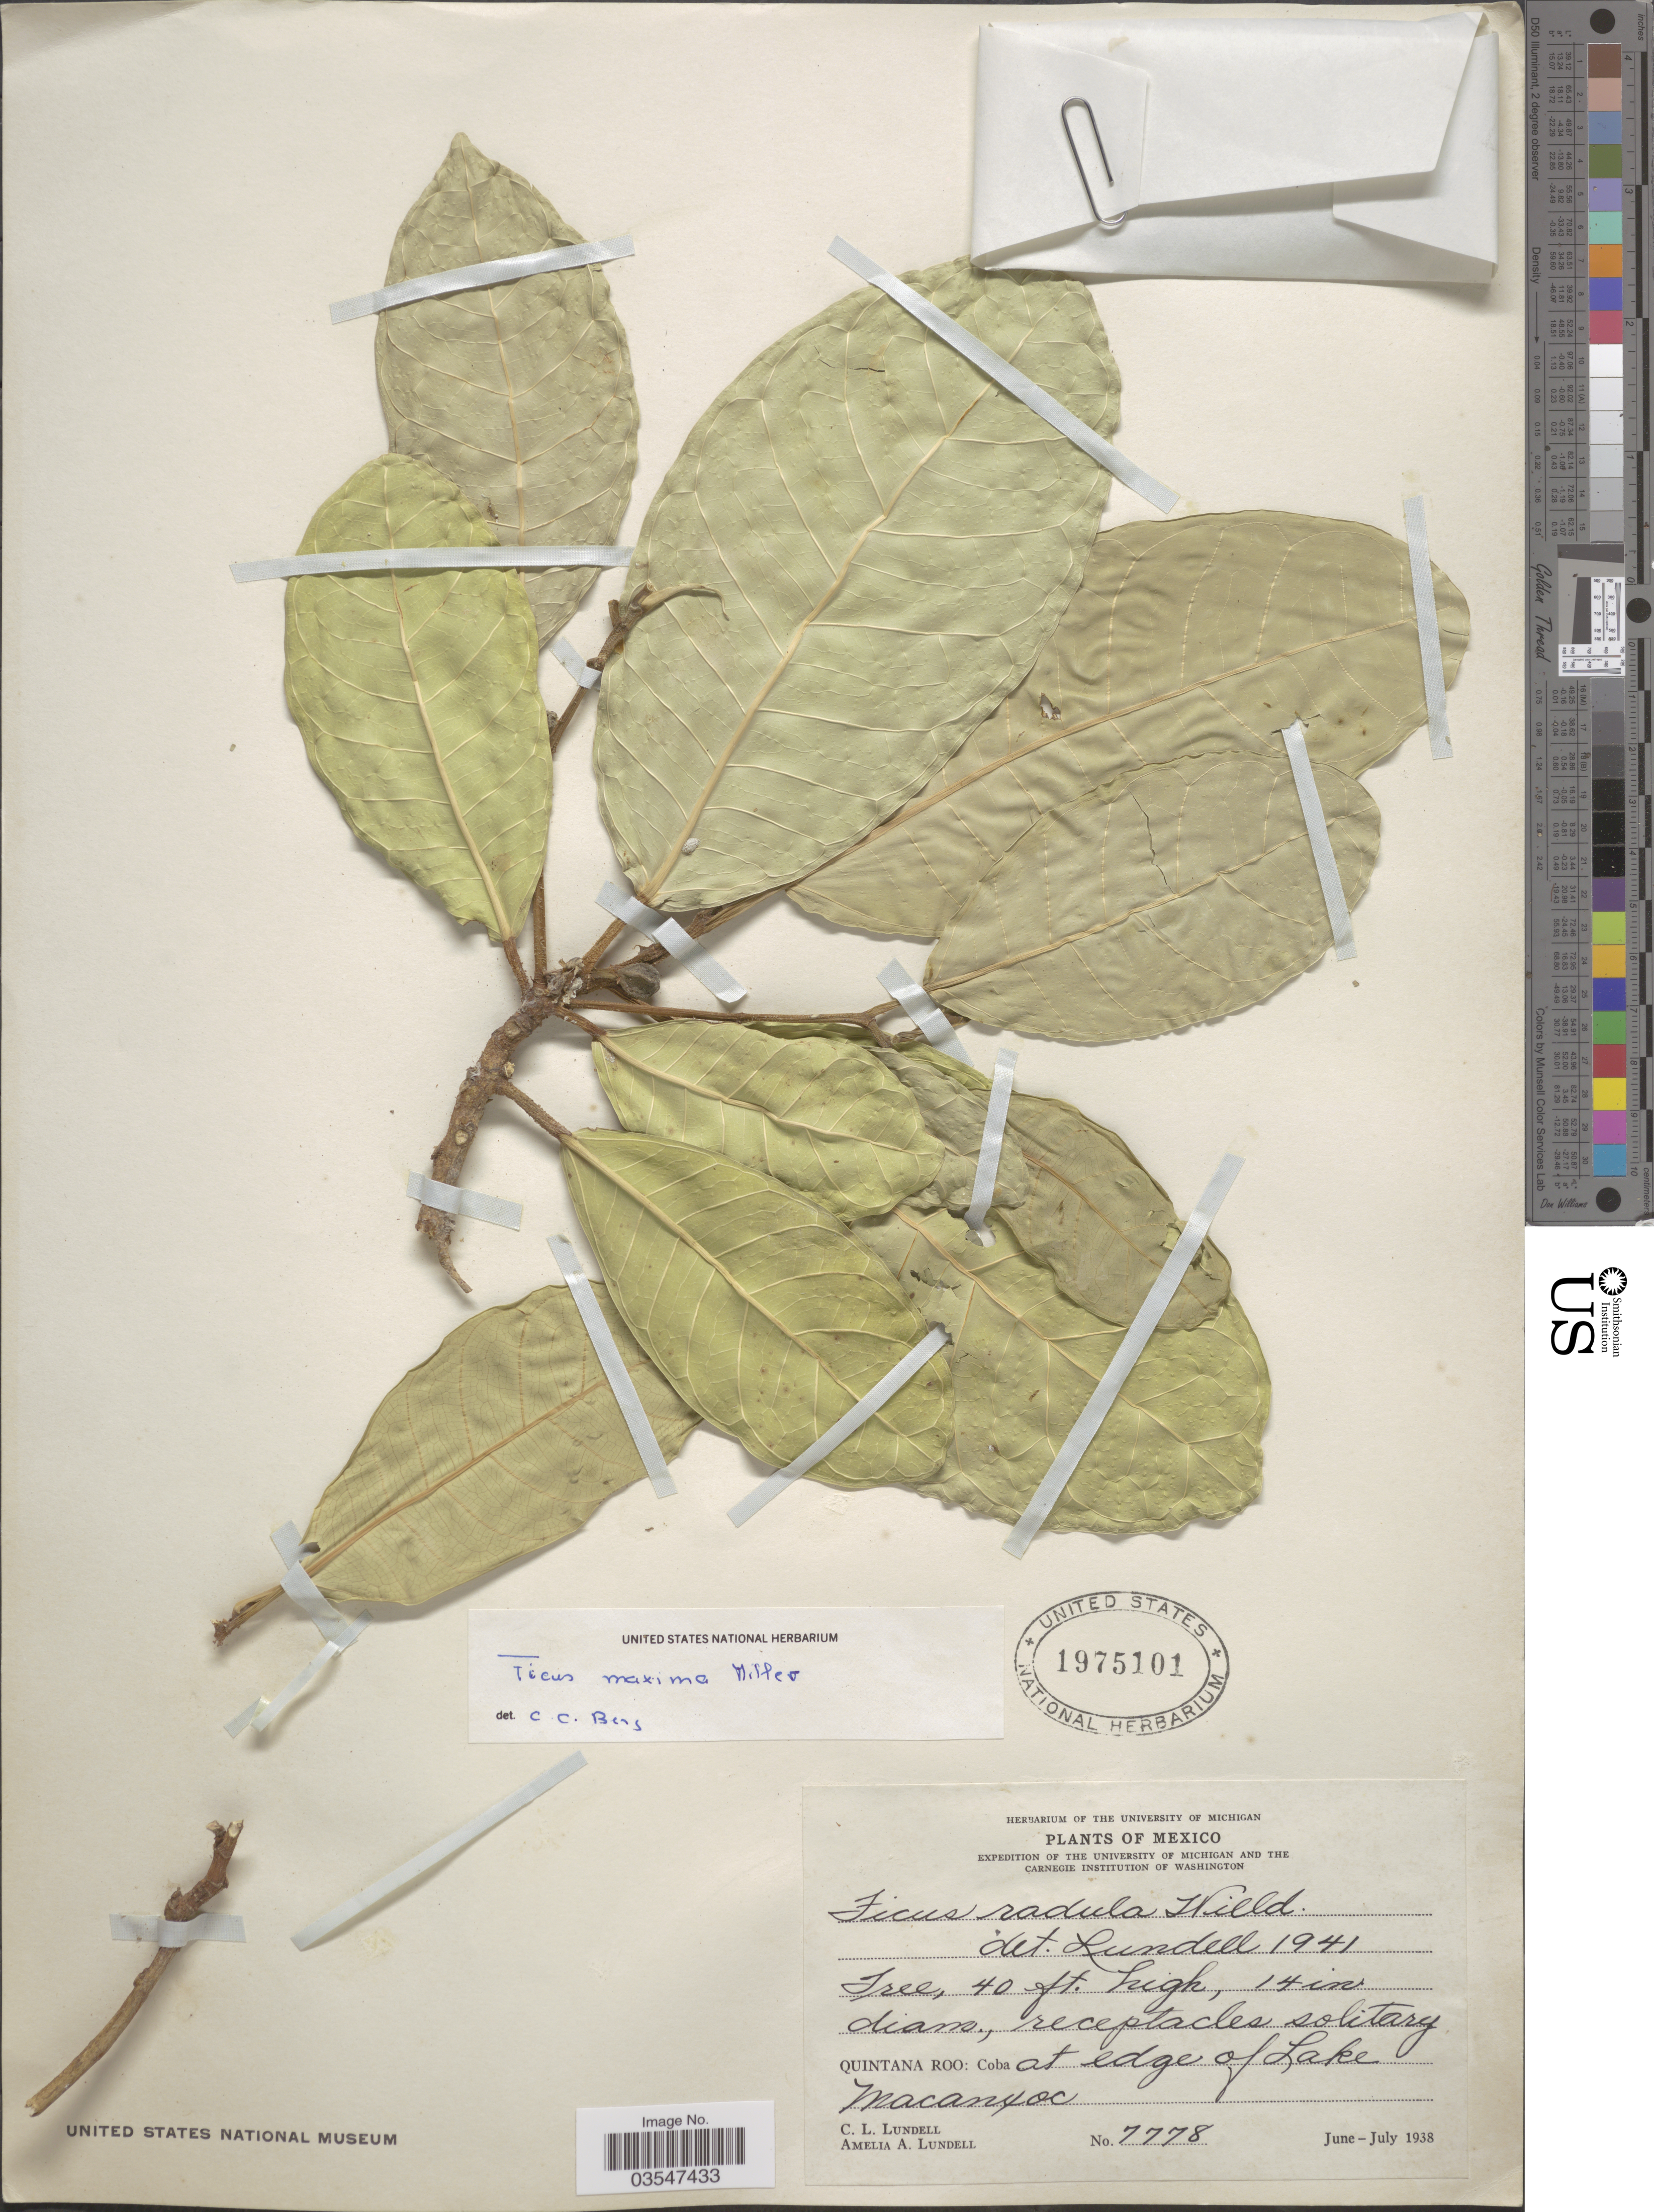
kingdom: Plantae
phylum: Tracheophyta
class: Magnoliopsida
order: Rosales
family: Moraceae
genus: Ficus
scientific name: Ficus maxima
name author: Mill.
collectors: C. L. Lundell & A. A. Lundell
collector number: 7778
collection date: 1938-06/1938-07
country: Mexico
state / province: Quintana Roo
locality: Coba at edge of Lake Macanxoc.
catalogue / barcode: US 1975101